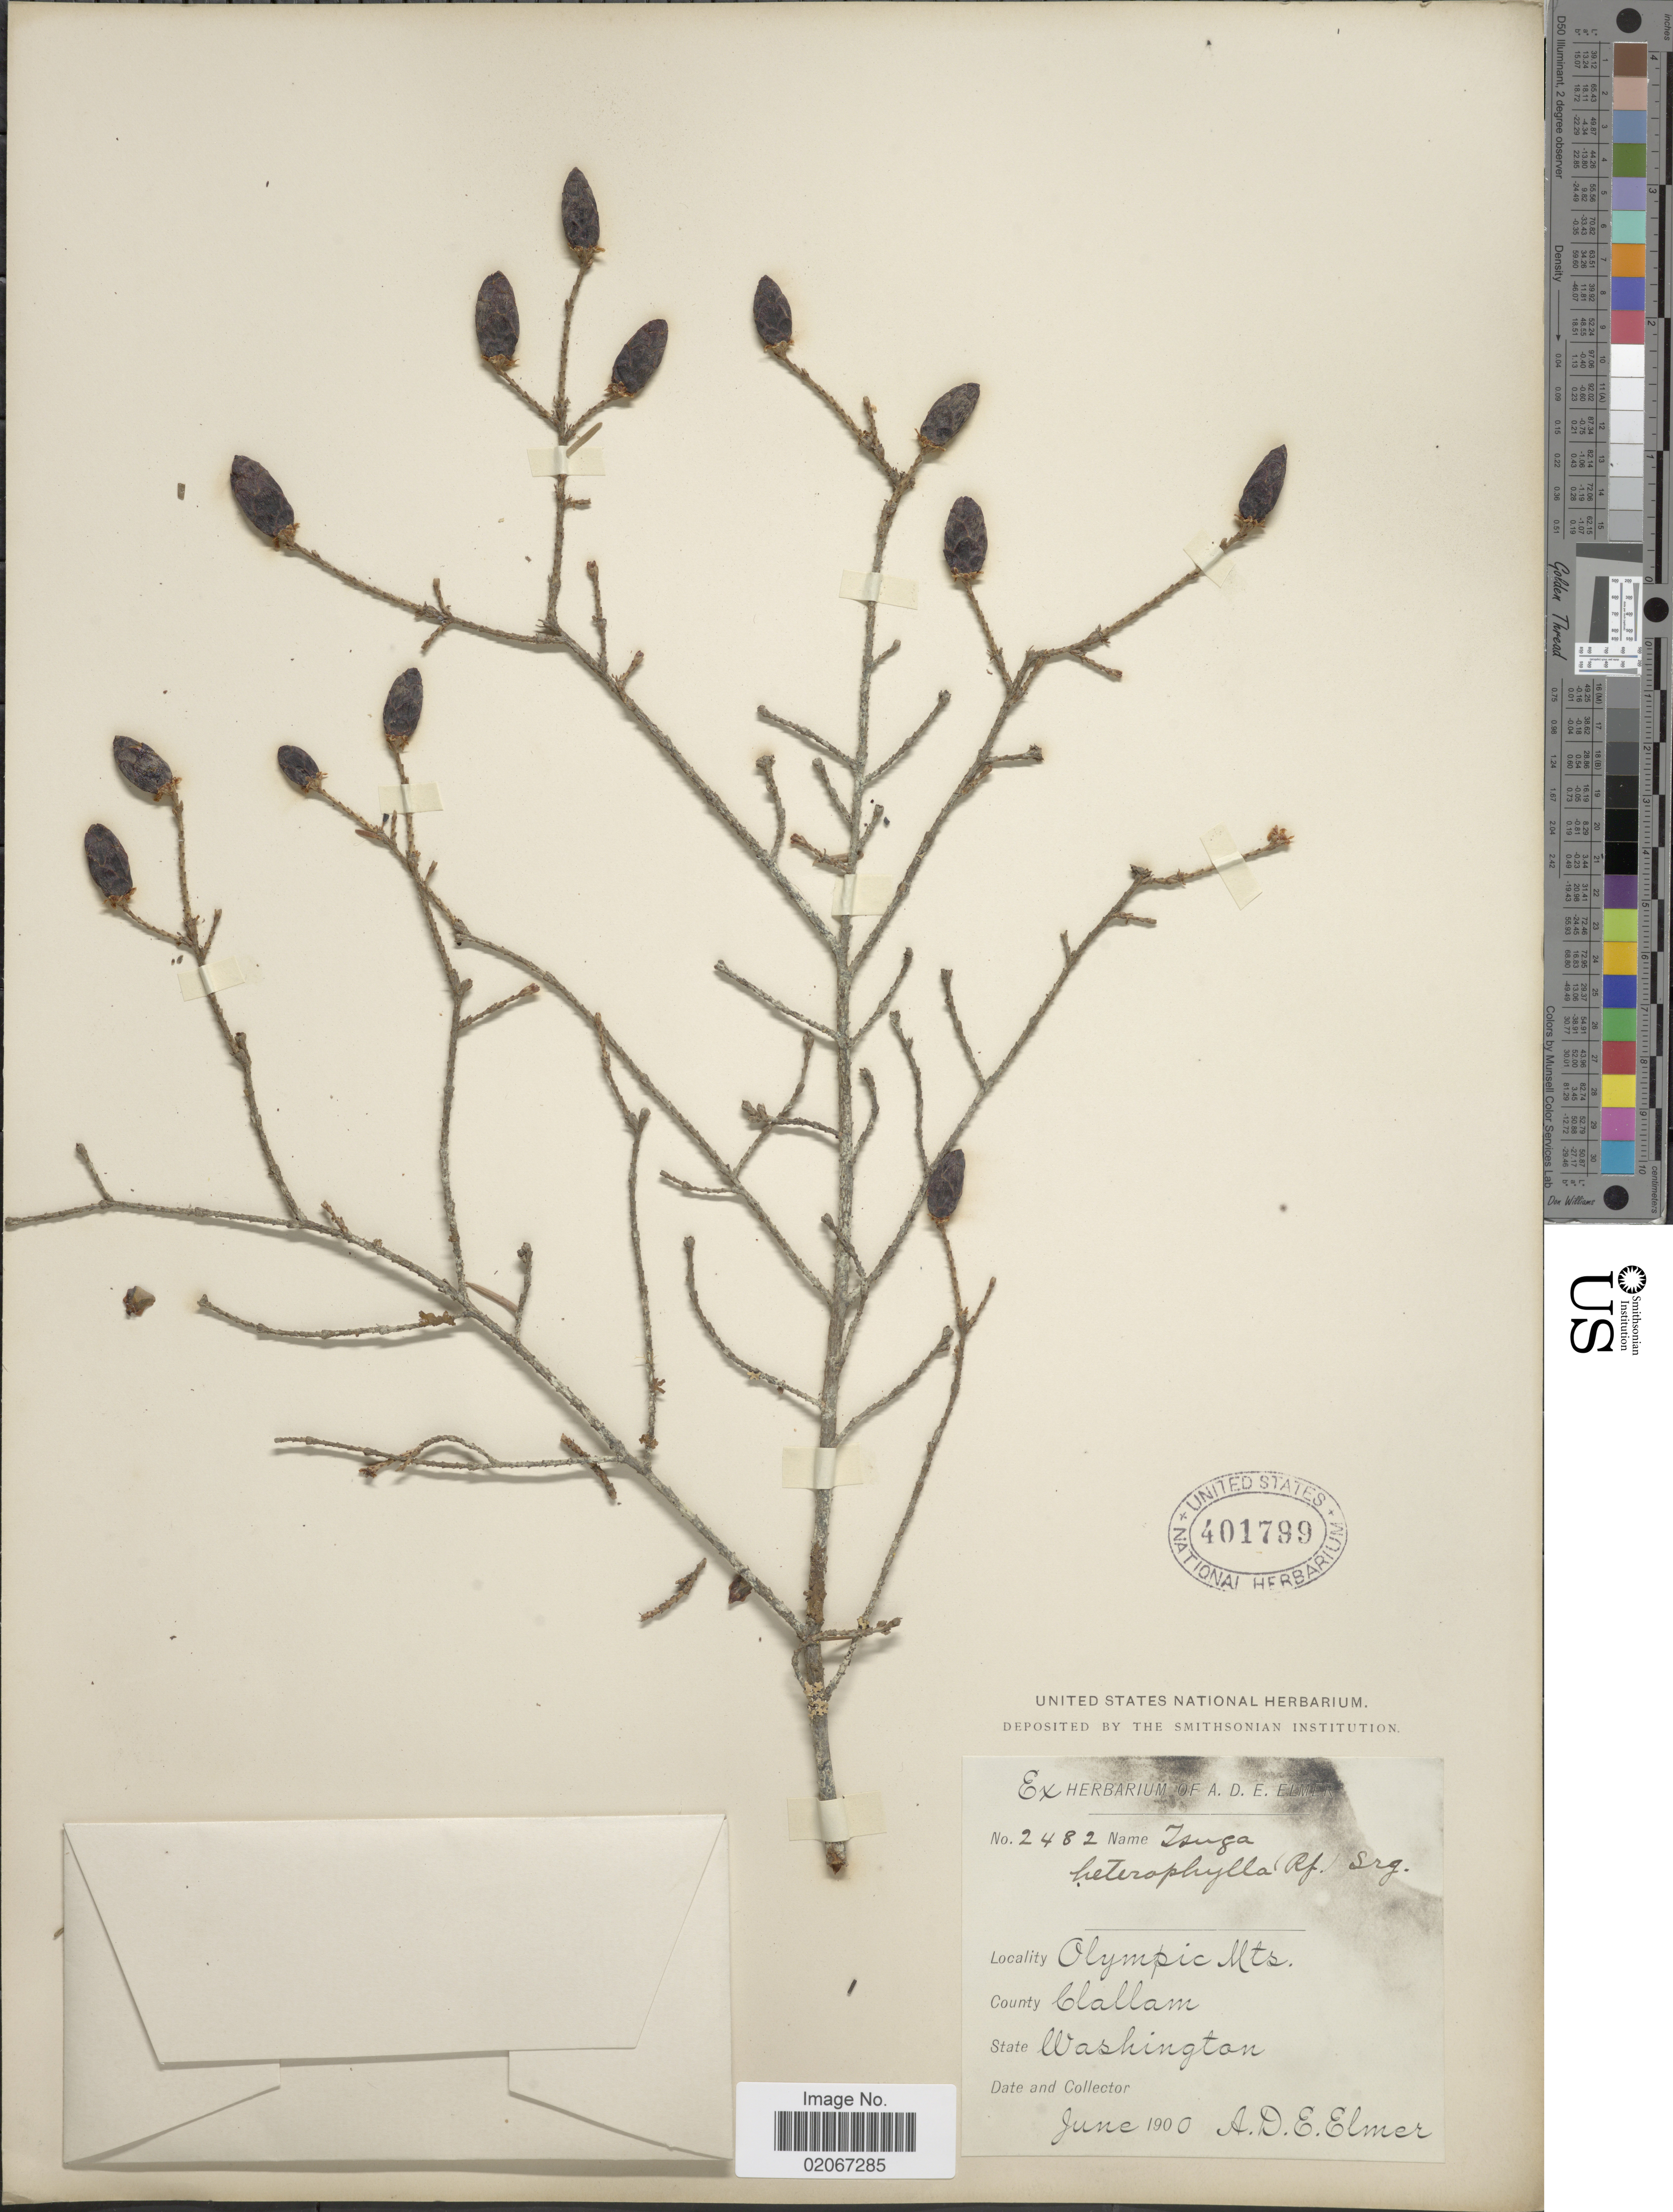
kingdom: Plantae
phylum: Tracheophyta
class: Pinopsida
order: Pinales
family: Pinaceae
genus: Tsuga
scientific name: Tsuga heterophylla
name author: (Raf.) Sarg.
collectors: A. D. E. Elmer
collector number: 2482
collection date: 1900-06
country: United States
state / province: Washington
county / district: Clallam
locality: Olympic Mts. County Clallam. State Washington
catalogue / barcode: US 401799